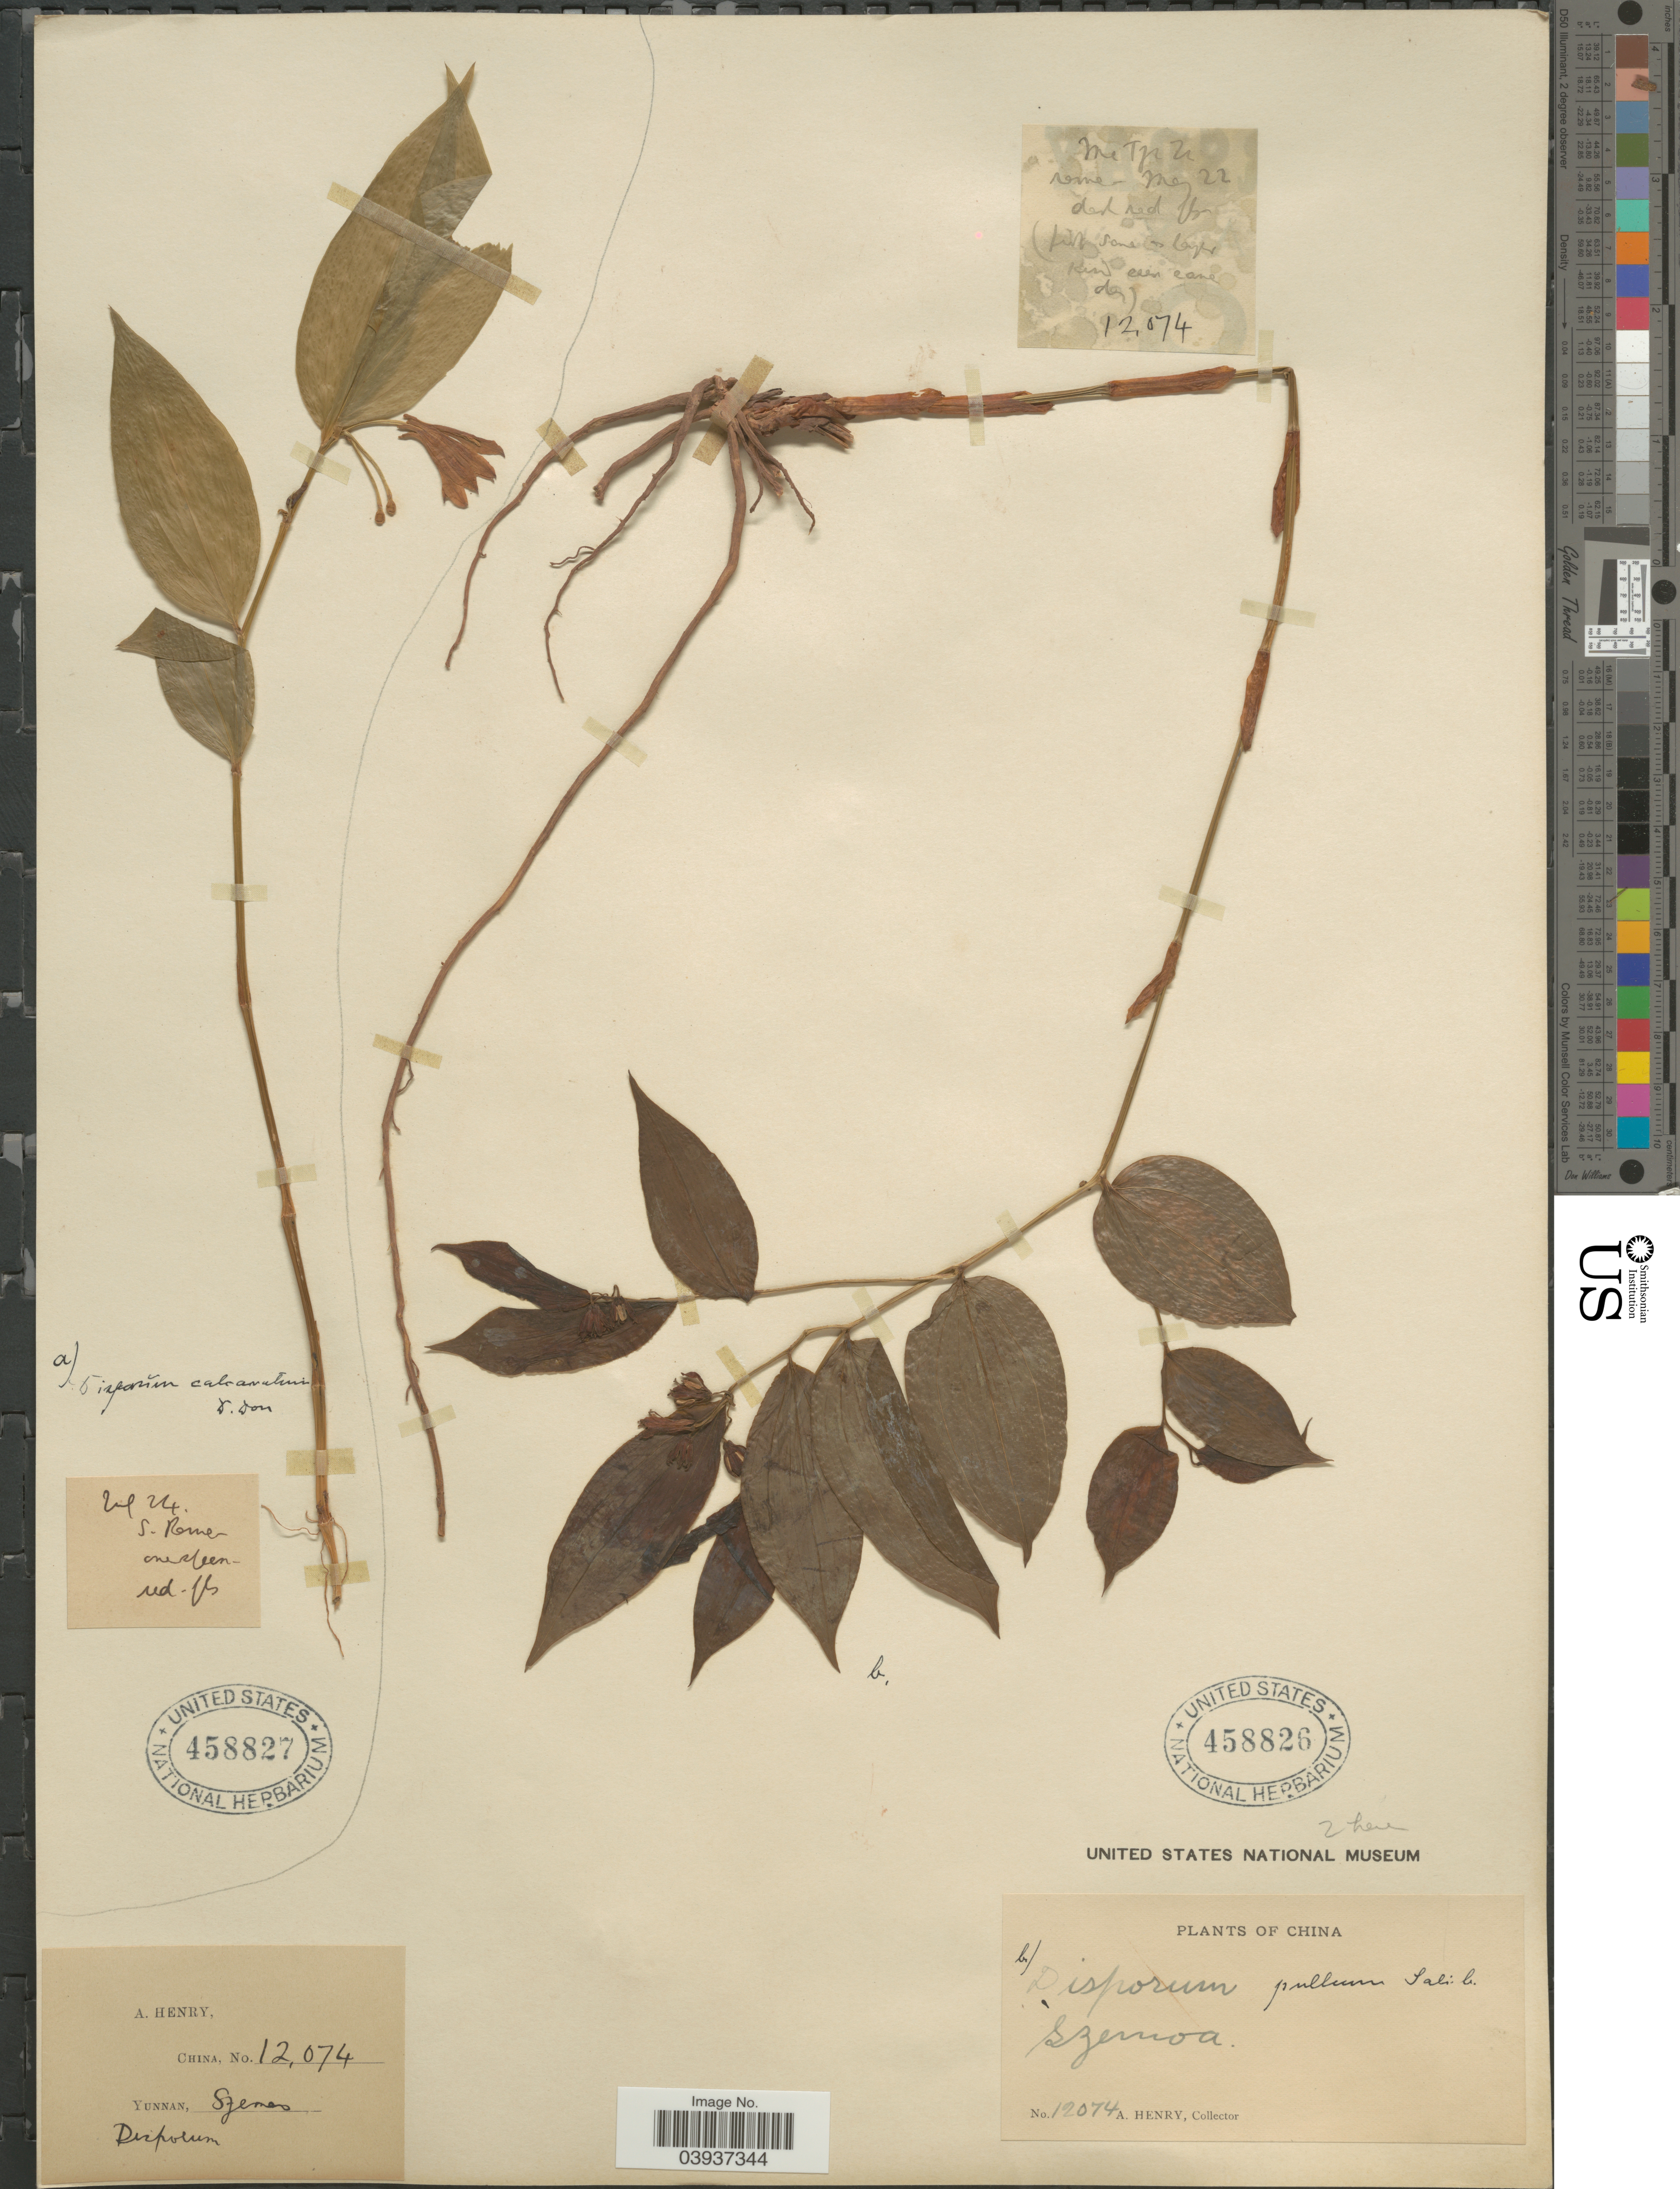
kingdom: Plantae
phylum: Tracheophyta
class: Liliopsida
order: Liliales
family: Colchicaceae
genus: Disporum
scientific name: Disporum pullum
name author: Salisb.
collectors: A. Henry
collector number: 12074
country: China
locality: Szemoa.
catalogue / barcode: US 458826